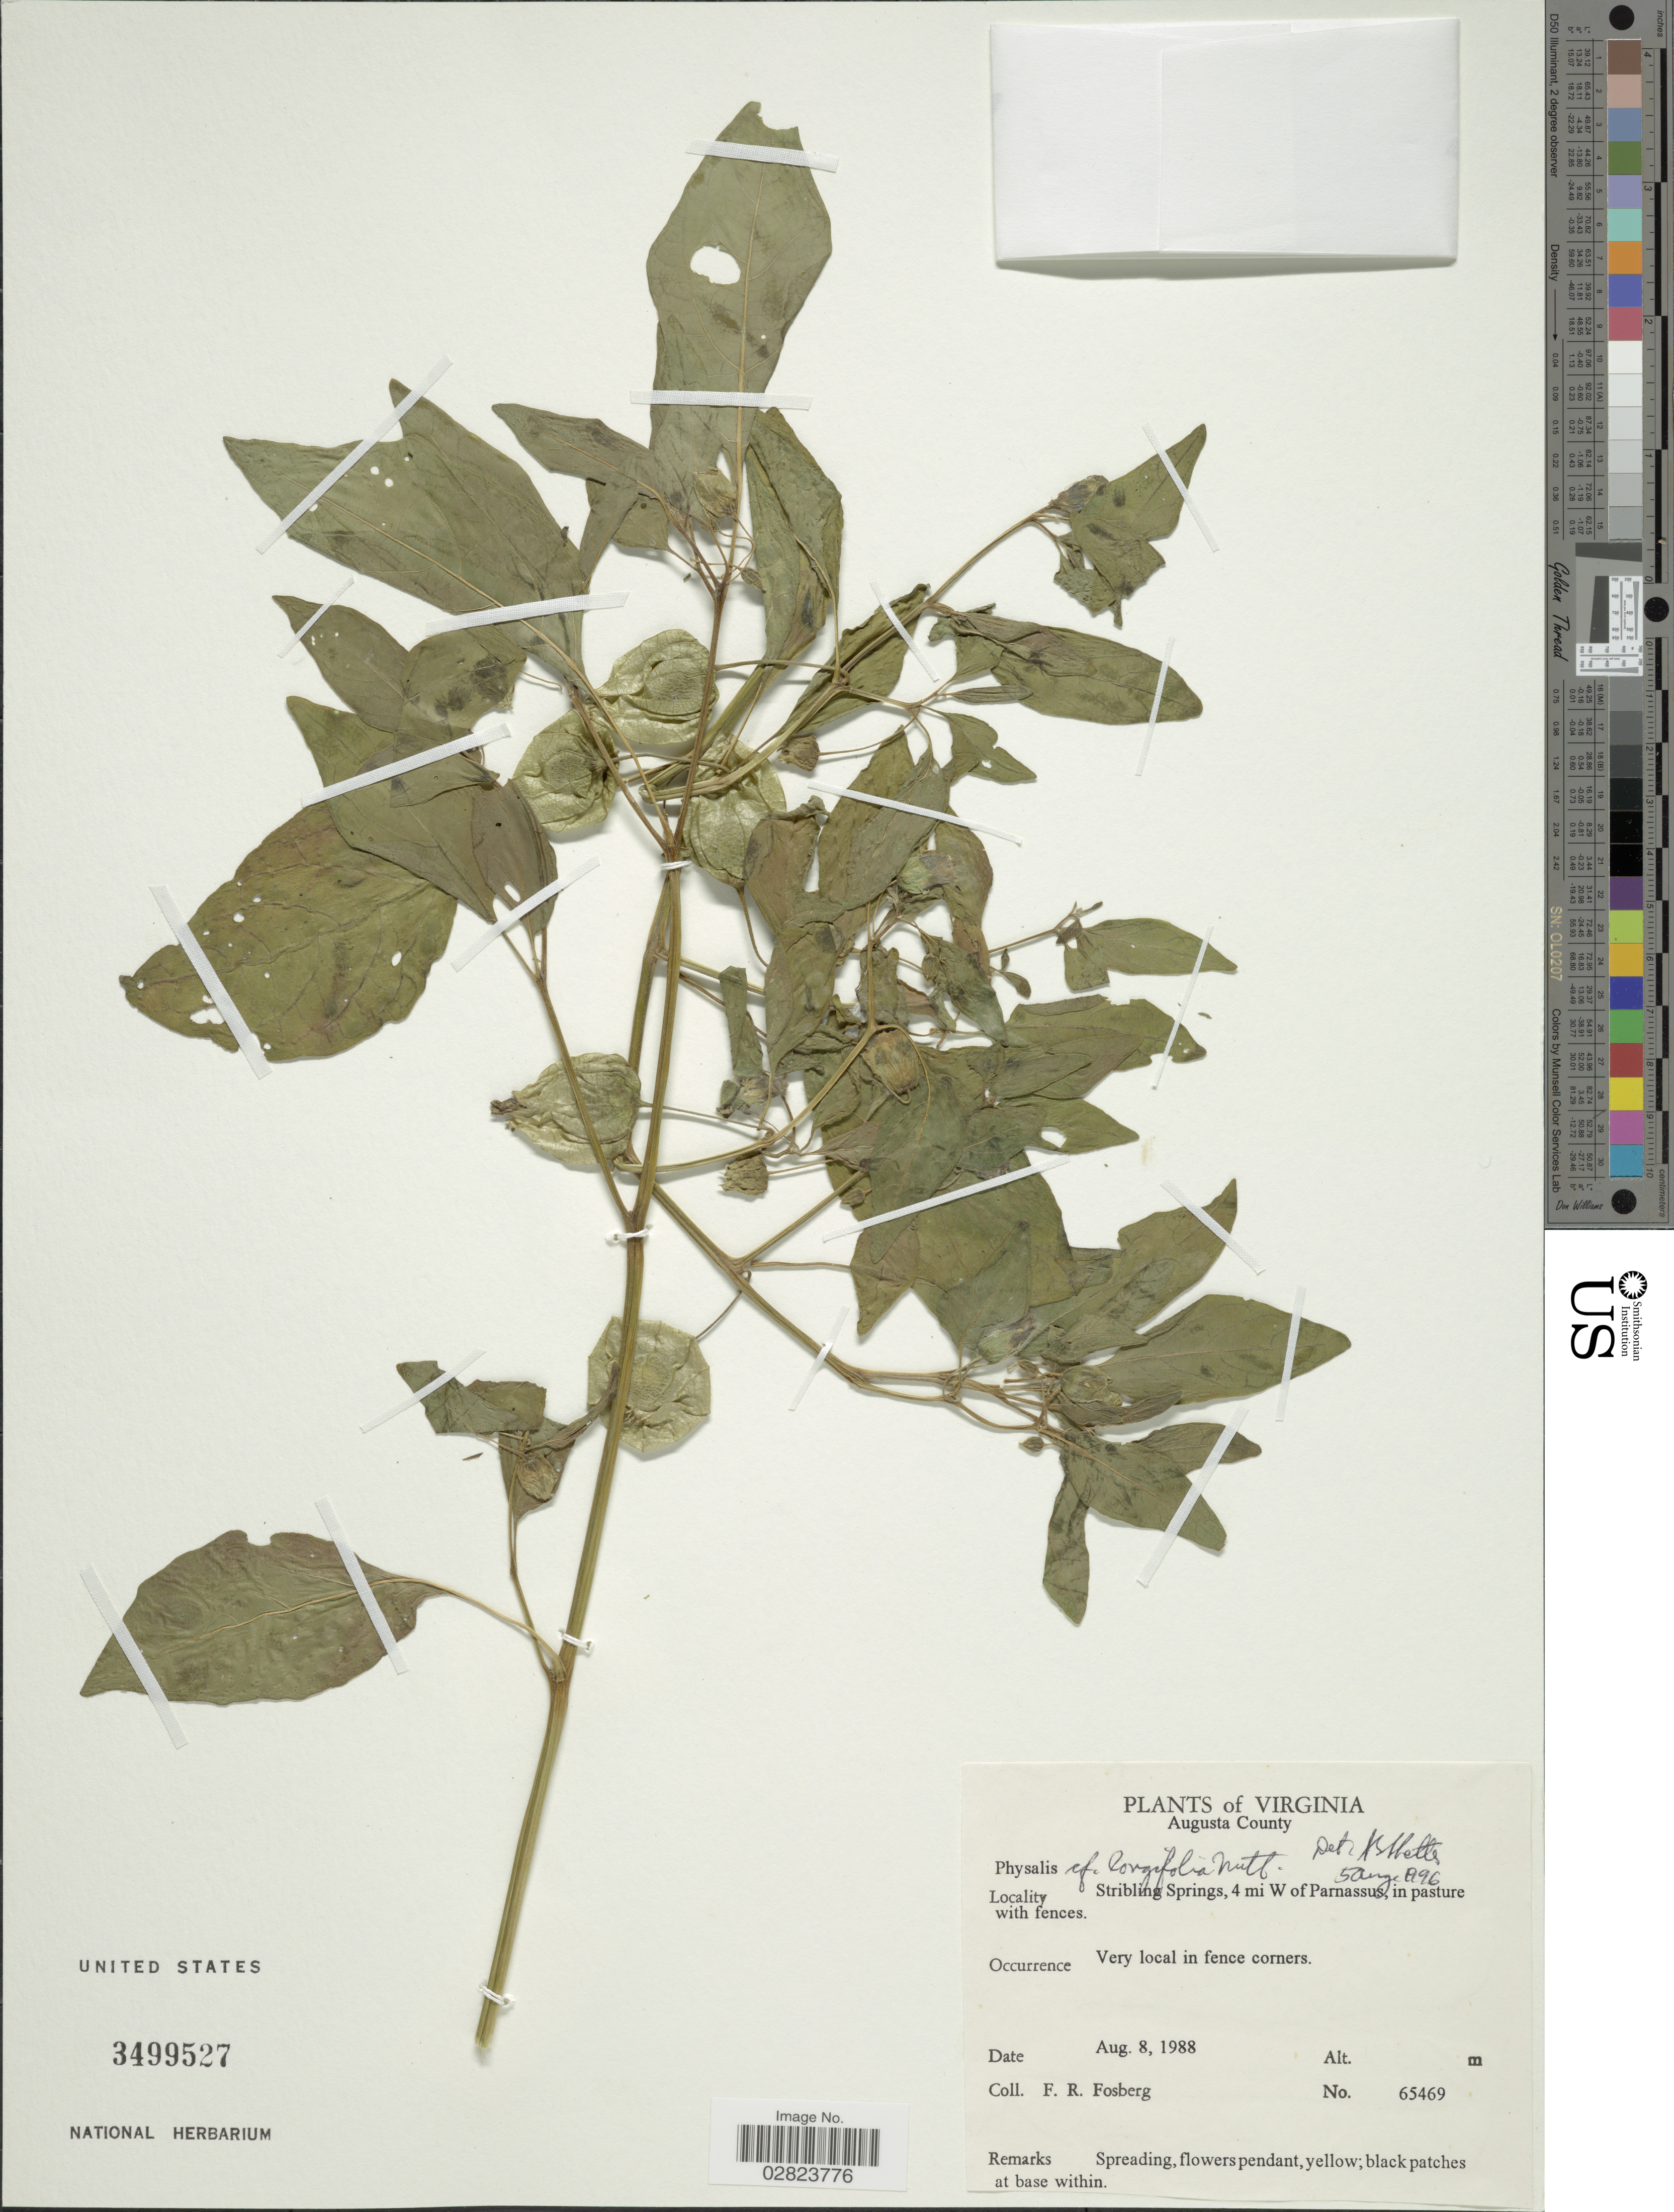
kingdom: Plantae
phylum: Tracheophyta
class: Magnoliopsida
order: Solanales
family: Solanaceae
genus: Physalis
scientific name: Physalis longifolia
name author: Nutt.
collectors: F. R. Fosberg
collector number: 65469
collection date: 1988-08-08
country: United States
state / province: Virginia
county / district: Augusta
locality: Augusta County. Stribling Springs, 4 mi W of Parnassus, in pasture with fences.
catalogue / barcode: US 3499527